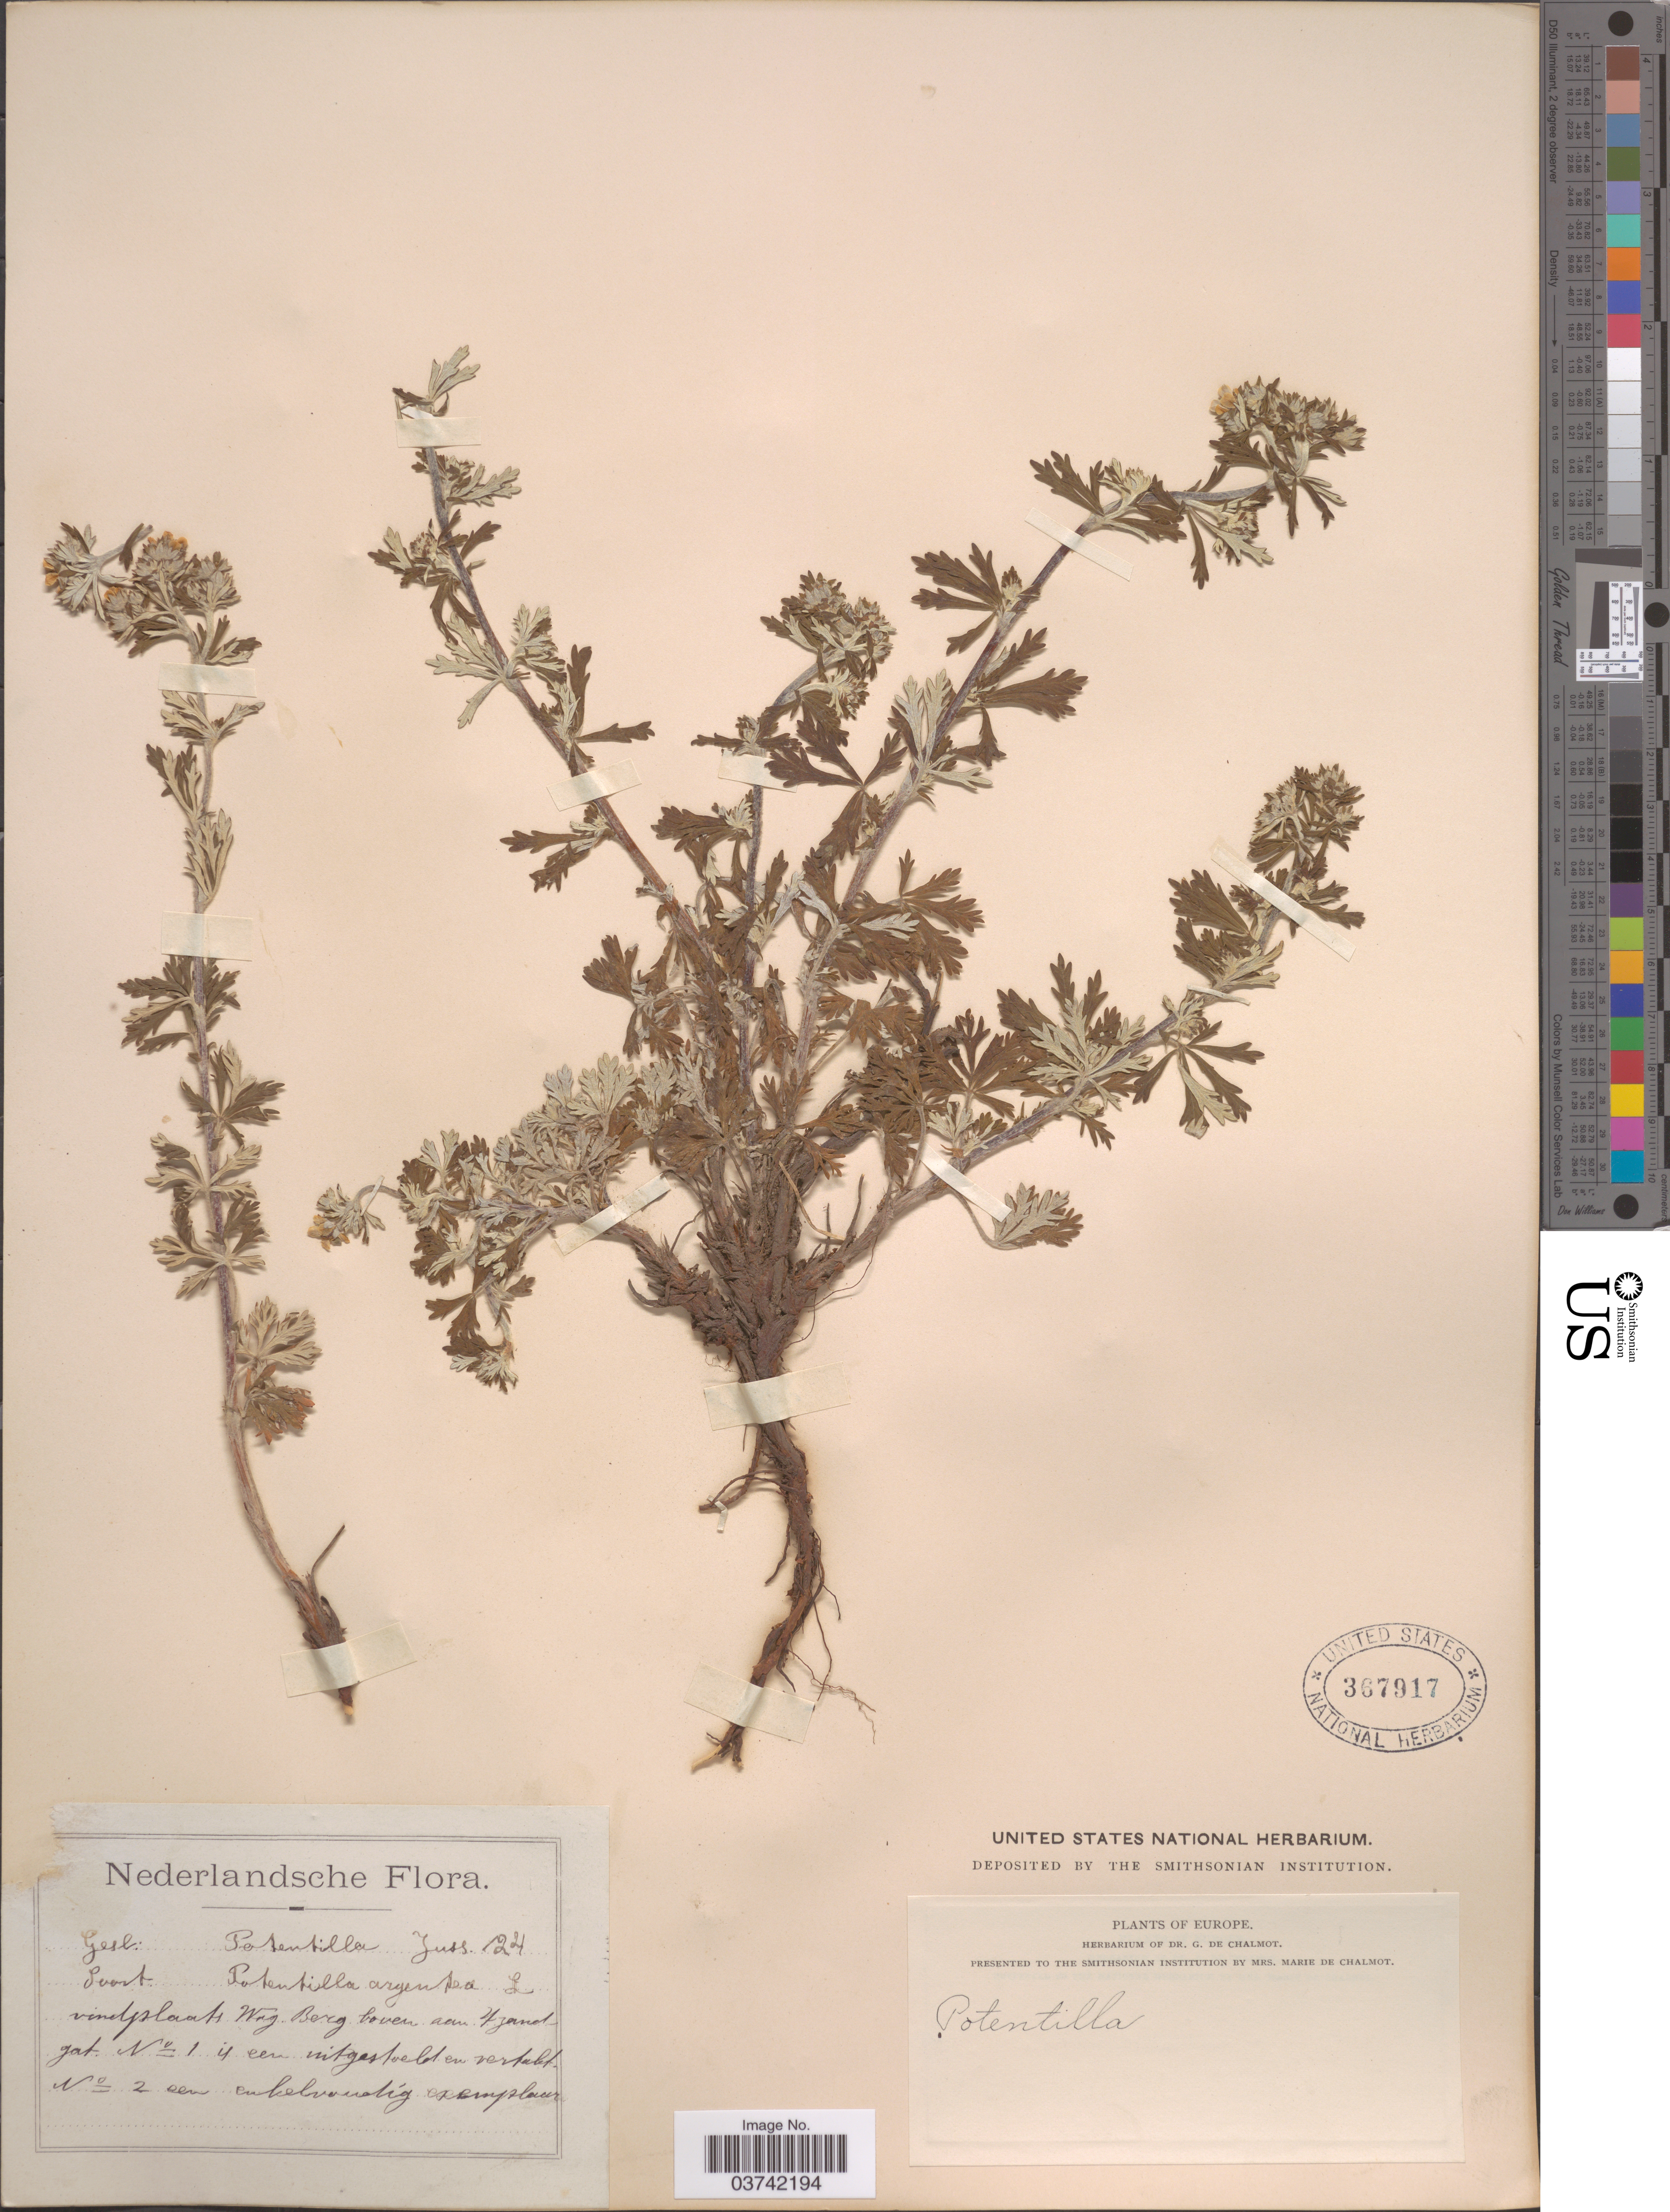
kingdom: Plantae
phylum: Tracheophyta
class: Magnoliopsida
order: Rosales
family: Rosaceae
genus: Potentilla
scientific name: Potentilla argentea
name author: L.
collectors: ex herb. G. de Chalmot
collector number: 1/2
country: Netherlands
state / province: Gelderland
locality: Wag. Berg boven aan 't zandgat.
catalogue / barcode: US 367917